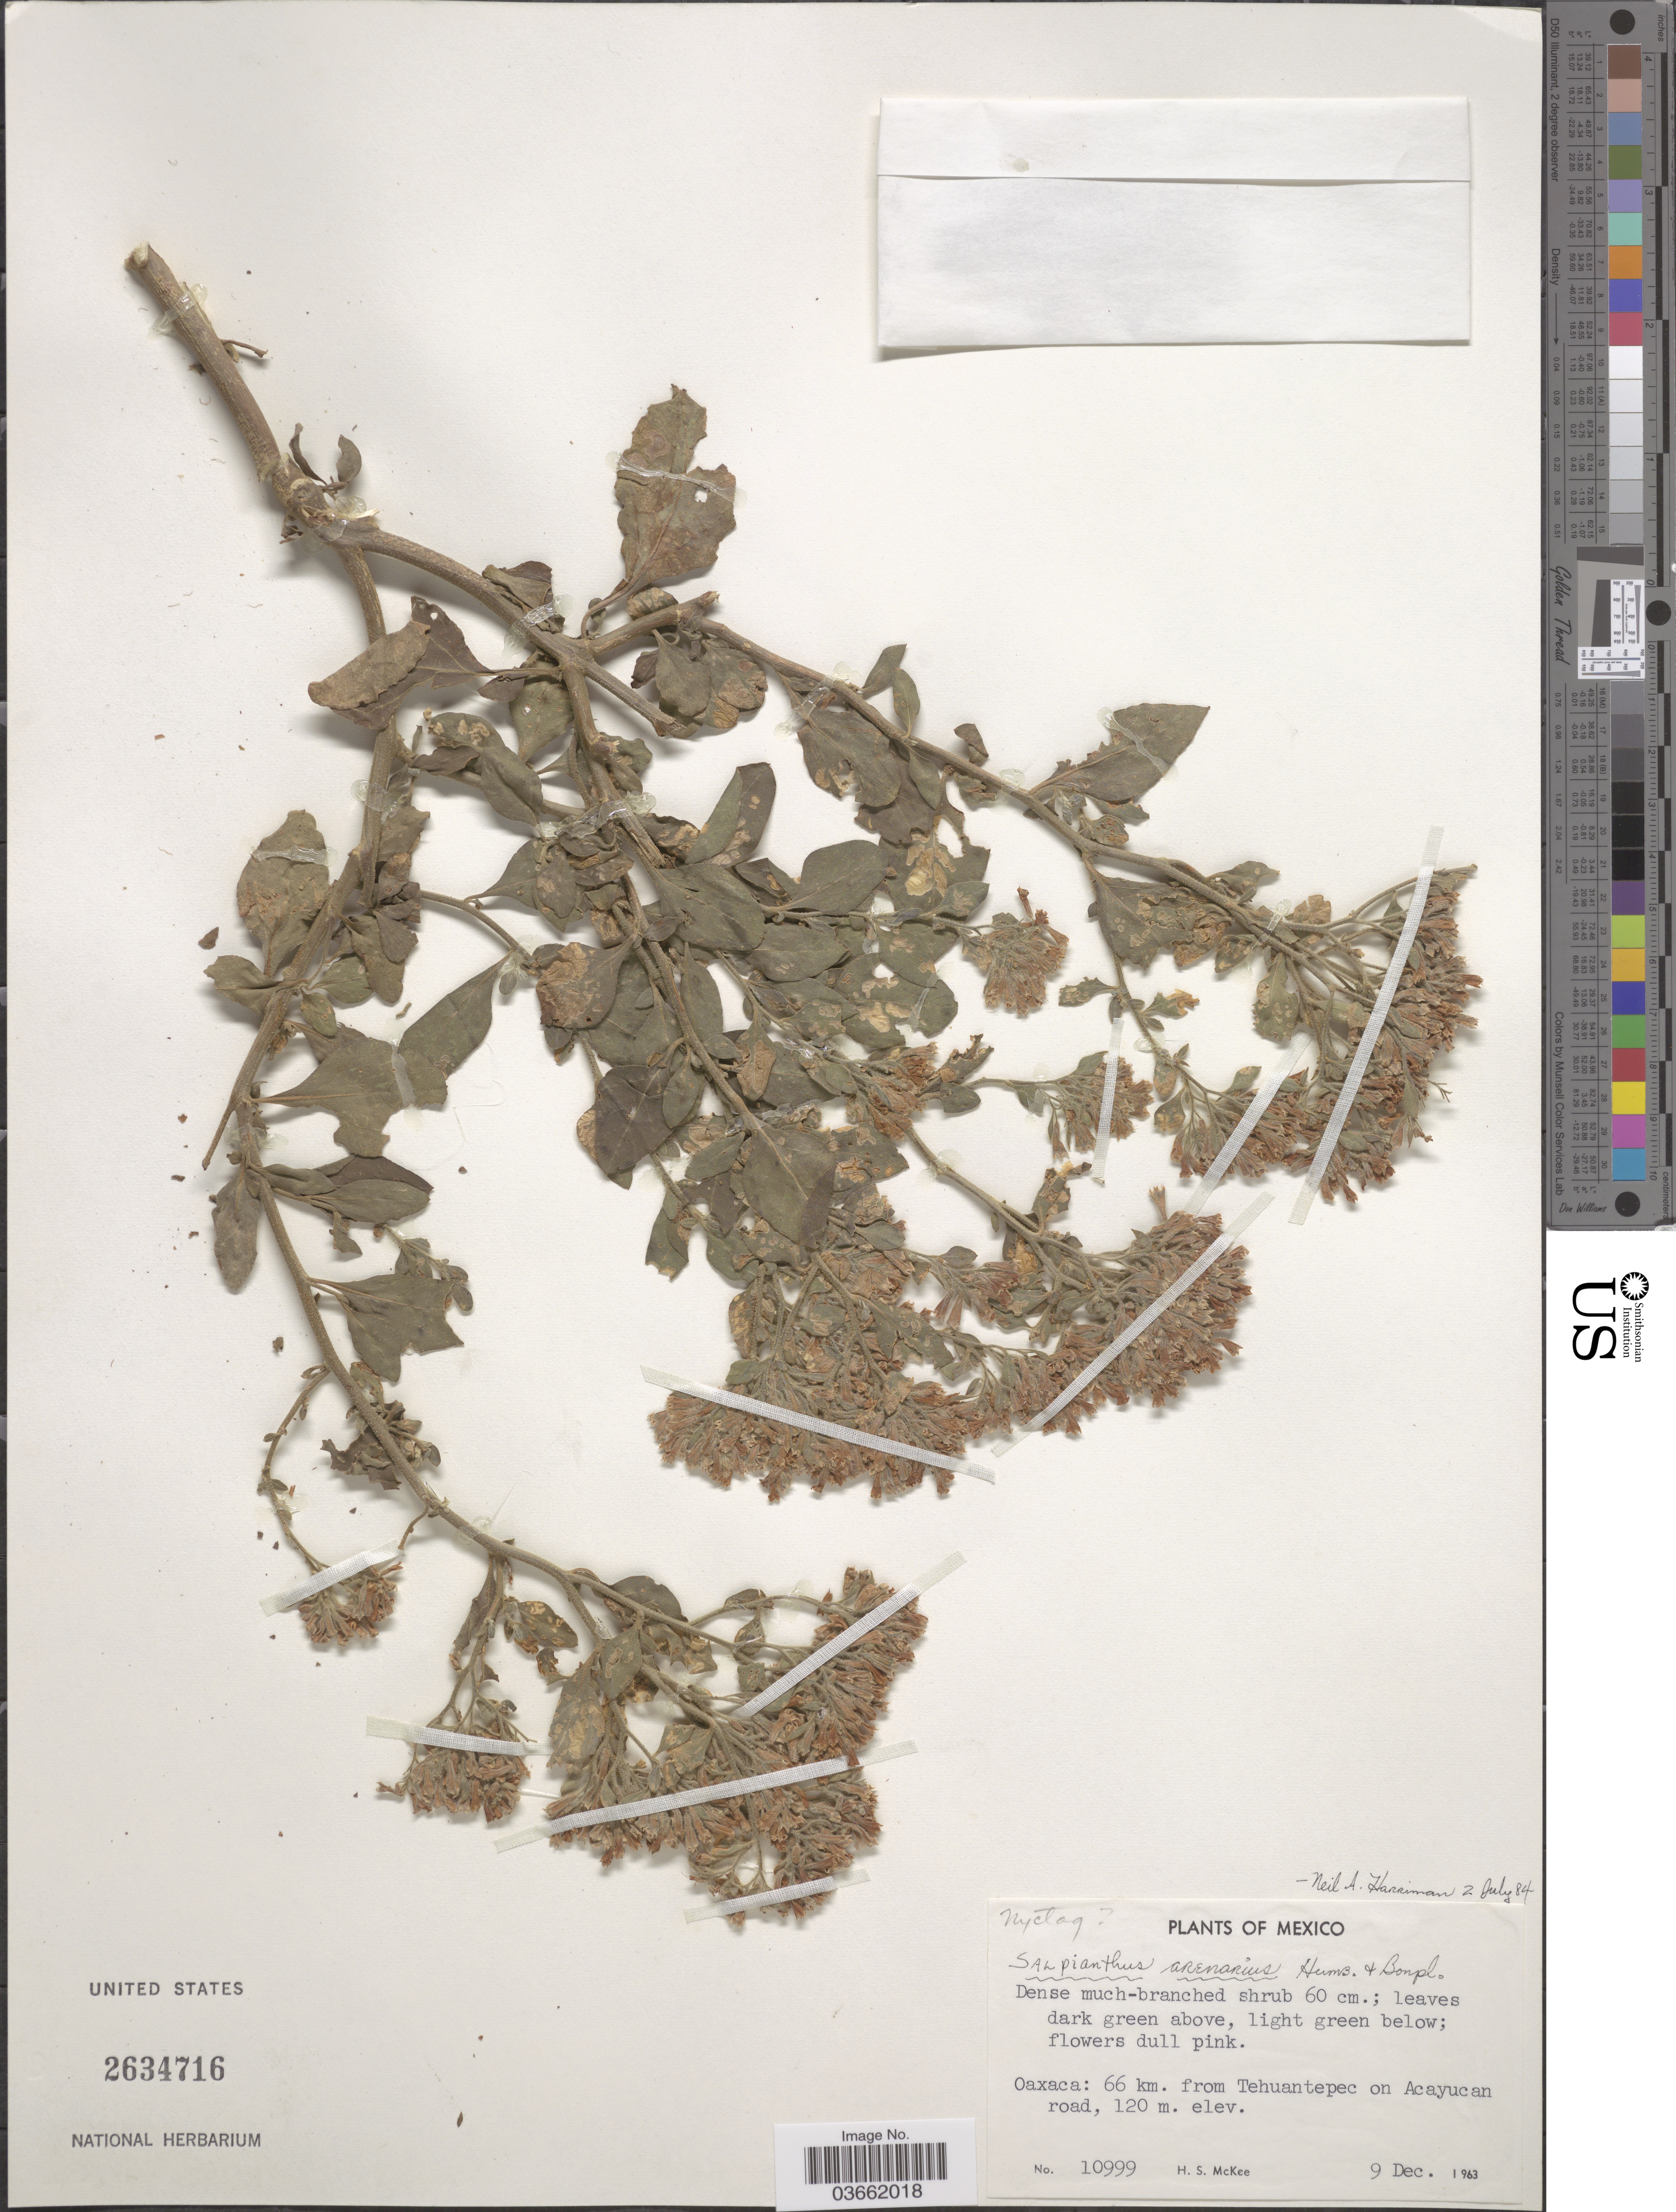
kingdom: Plantae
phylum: Tracheophyta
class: Magnoliopsida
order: Caryophyllales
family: Nyctaginaceae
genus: Salpianthus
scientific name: Salpianthus arenarius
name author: Bonpl.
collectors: H. S. McKee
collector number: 10999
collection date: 1963-12-09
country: Mexico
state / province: Oaxaca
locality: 66 km. from Tehuantepec on Acayucan road.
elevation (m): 120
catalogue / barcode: US 2634716